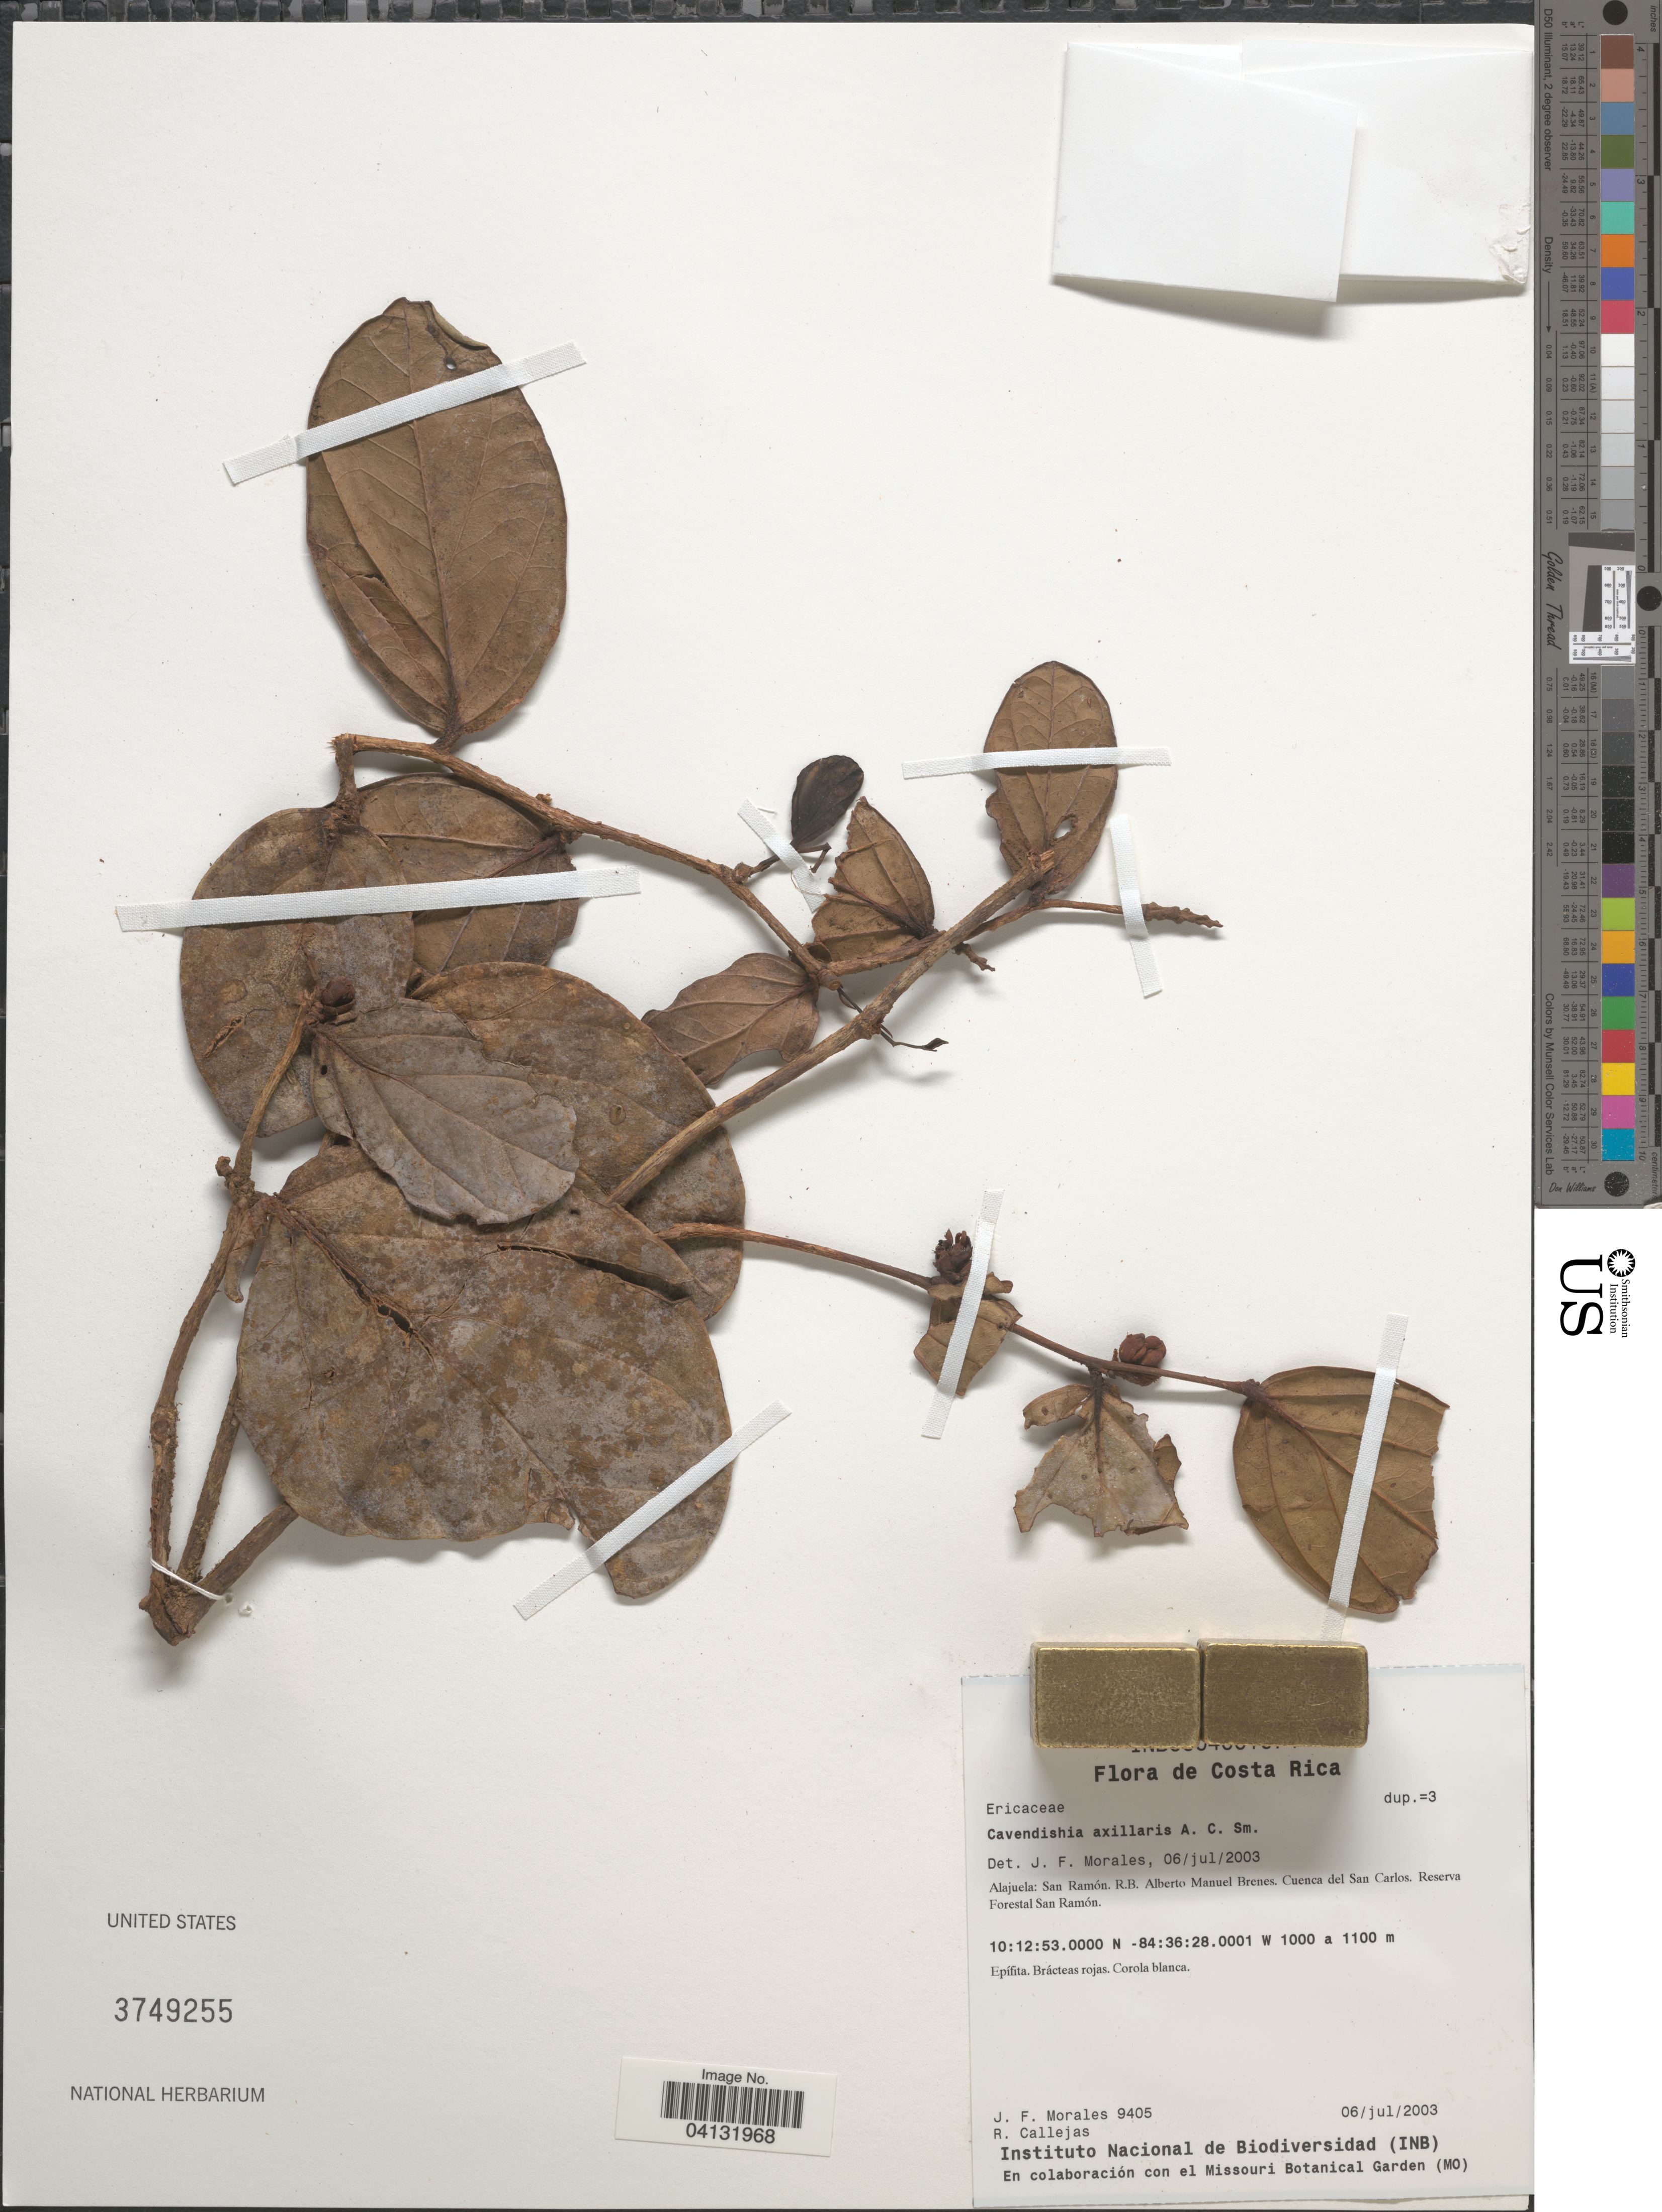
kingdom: Plantae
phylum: Tracheophyta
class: Magnoliopsida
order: Ericales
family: Ericaceae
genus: Cavendishia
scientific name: Cavendishia axillaris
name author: A.C. Sm.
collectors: J. Morales & R. Callejas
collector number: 9405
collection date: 2003-07-06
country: Costa Rica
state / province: Alajuela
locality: San Ramón. R.B. Alberto Manuel Brenes. Cuenca del San Carlos. Reserva Forestal San Ramón.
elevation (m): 1000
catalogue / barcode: US 3749255